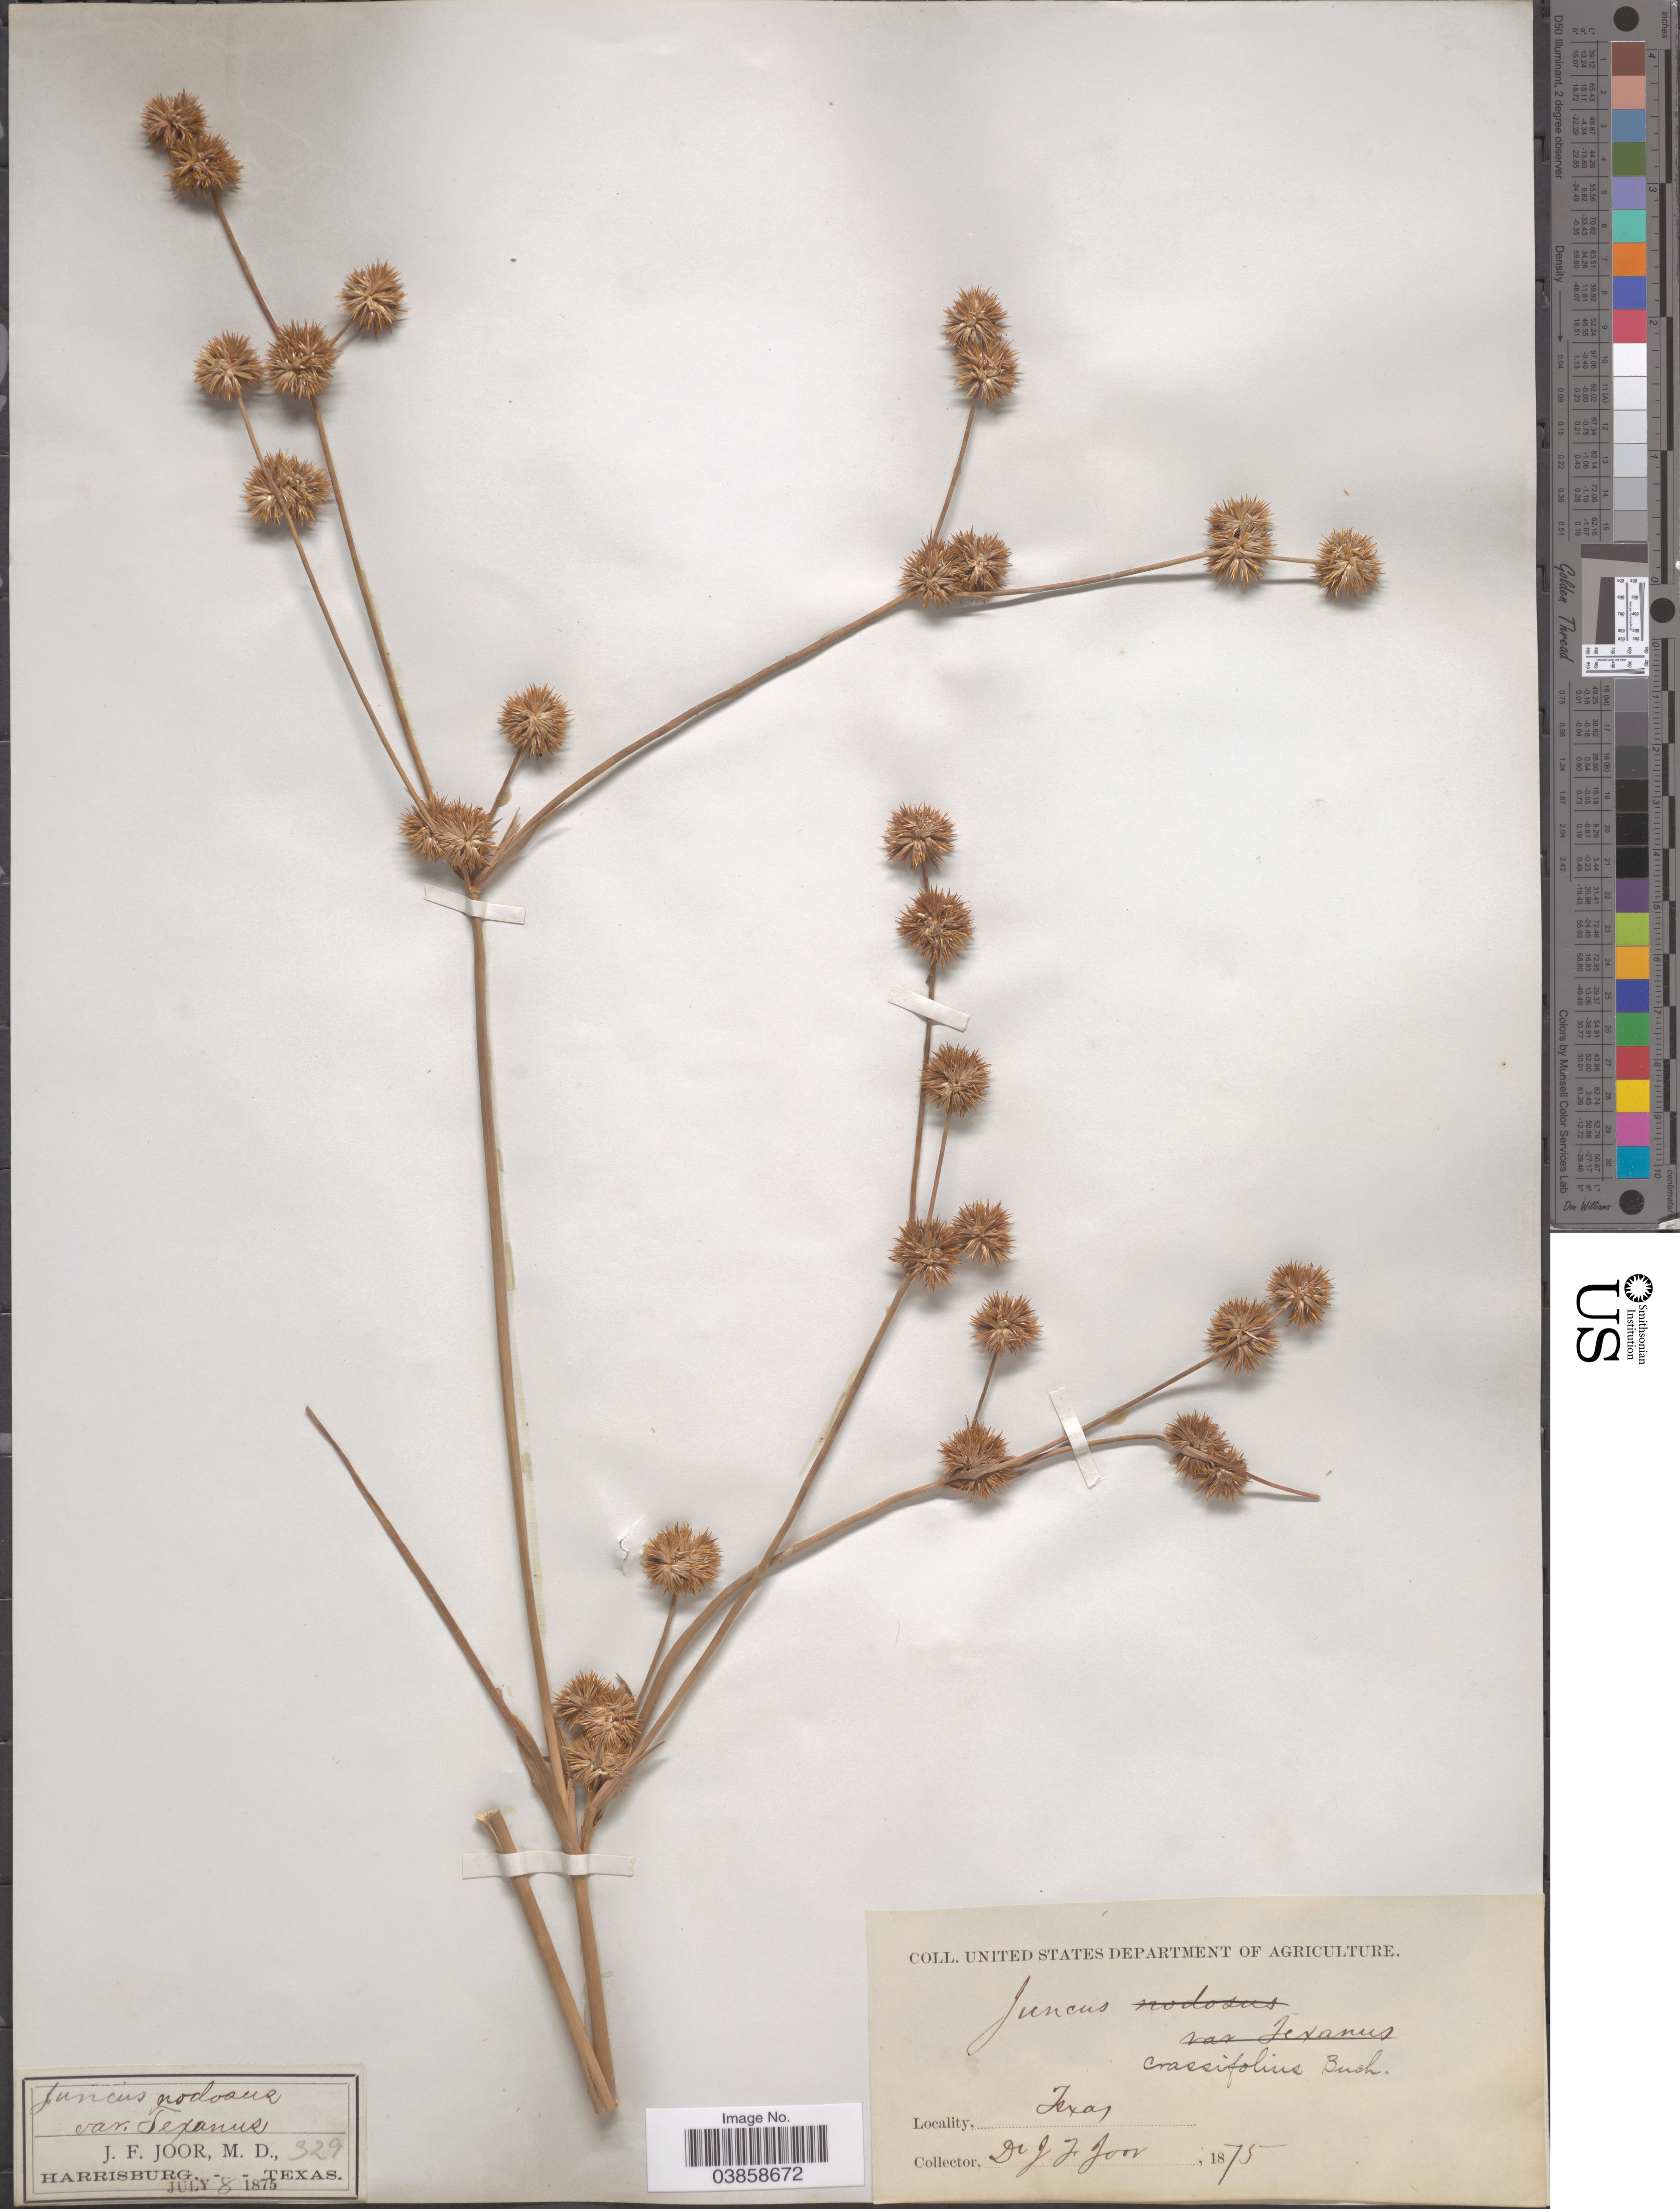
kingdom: Plantae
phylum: Tracheophyta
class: Liliopsida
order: Poales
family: Juncaceae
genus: Juncus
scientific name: Juncus validus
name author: Coville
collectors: J. F. Joor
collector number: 329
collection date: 1875-07-08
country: United States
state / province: Texas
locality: Harrisburg.